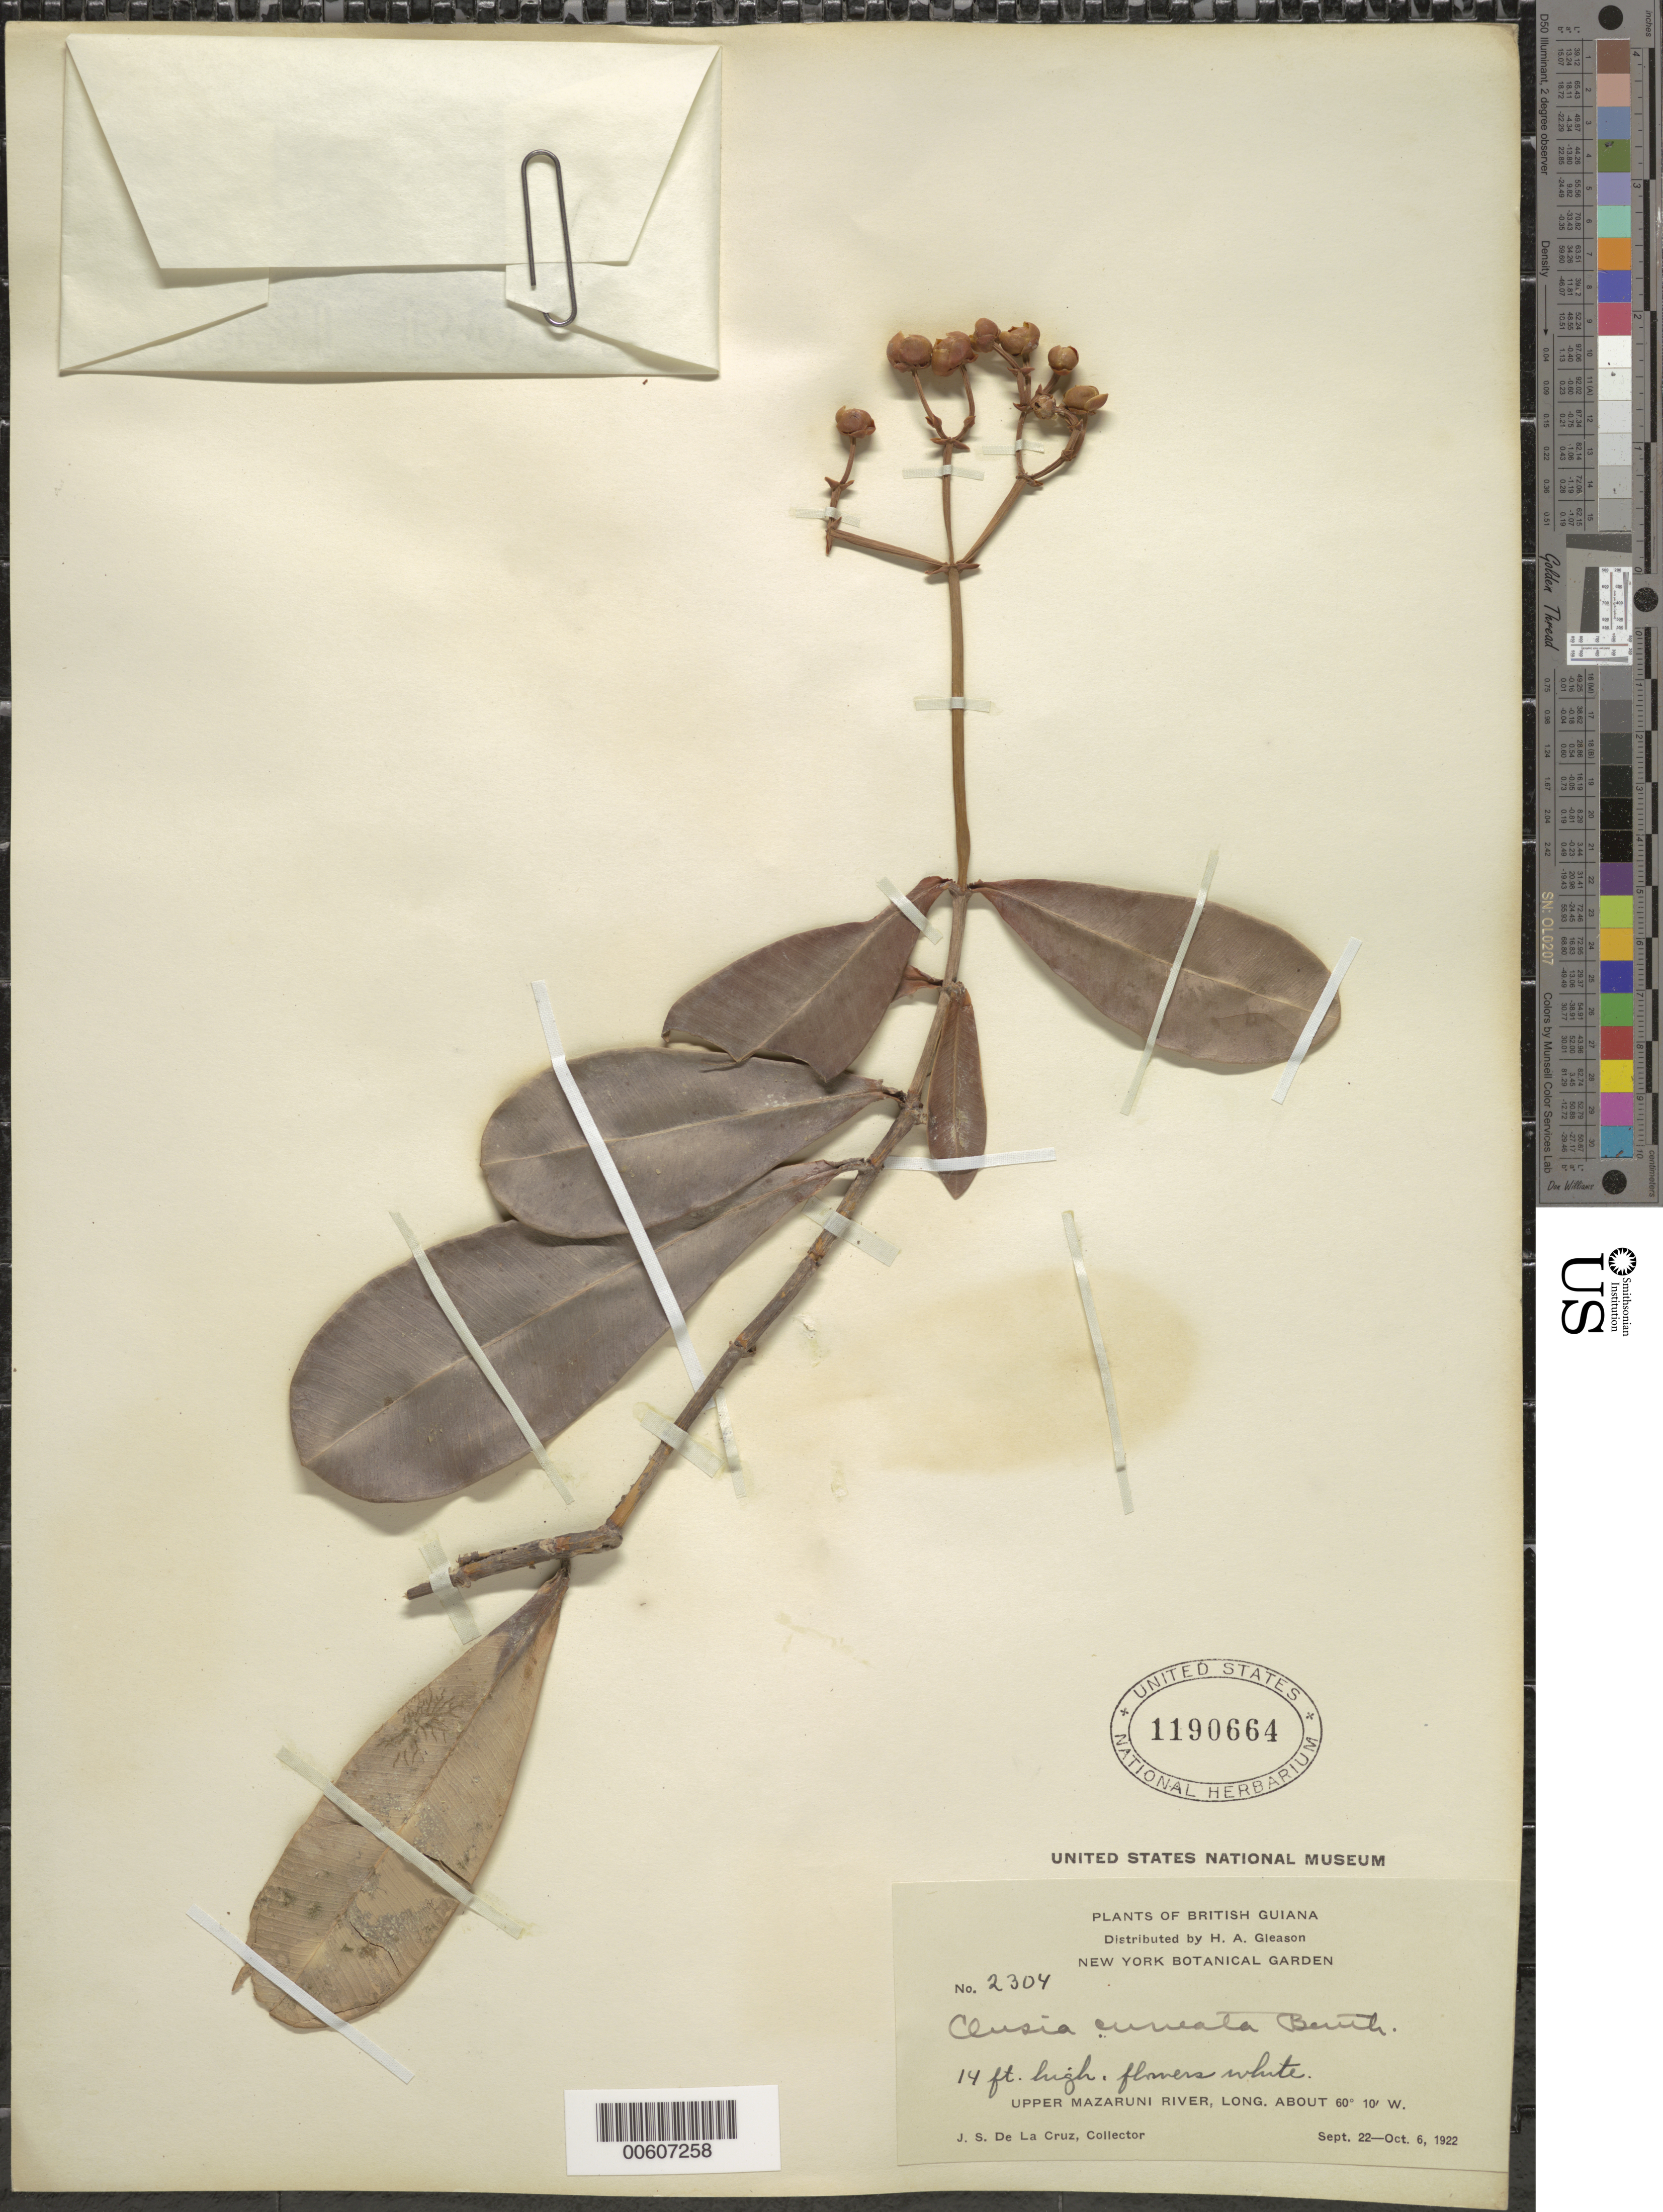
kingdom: Plantae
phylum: Tracheophyta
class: Magnoliopsida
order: Malpighiales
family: Clusiaceae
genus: Clusia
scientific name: Clusia cuneata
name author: Benth.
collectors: J. S. de la Cruz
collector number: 2304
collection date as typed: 22-Sep-22 to 6-Oct-22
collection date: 1922-09-22/1922-10-06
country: Guyana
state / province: Cuyuni-Mazaruni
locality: Upper Mazaruni R.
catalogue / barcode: US 1190664